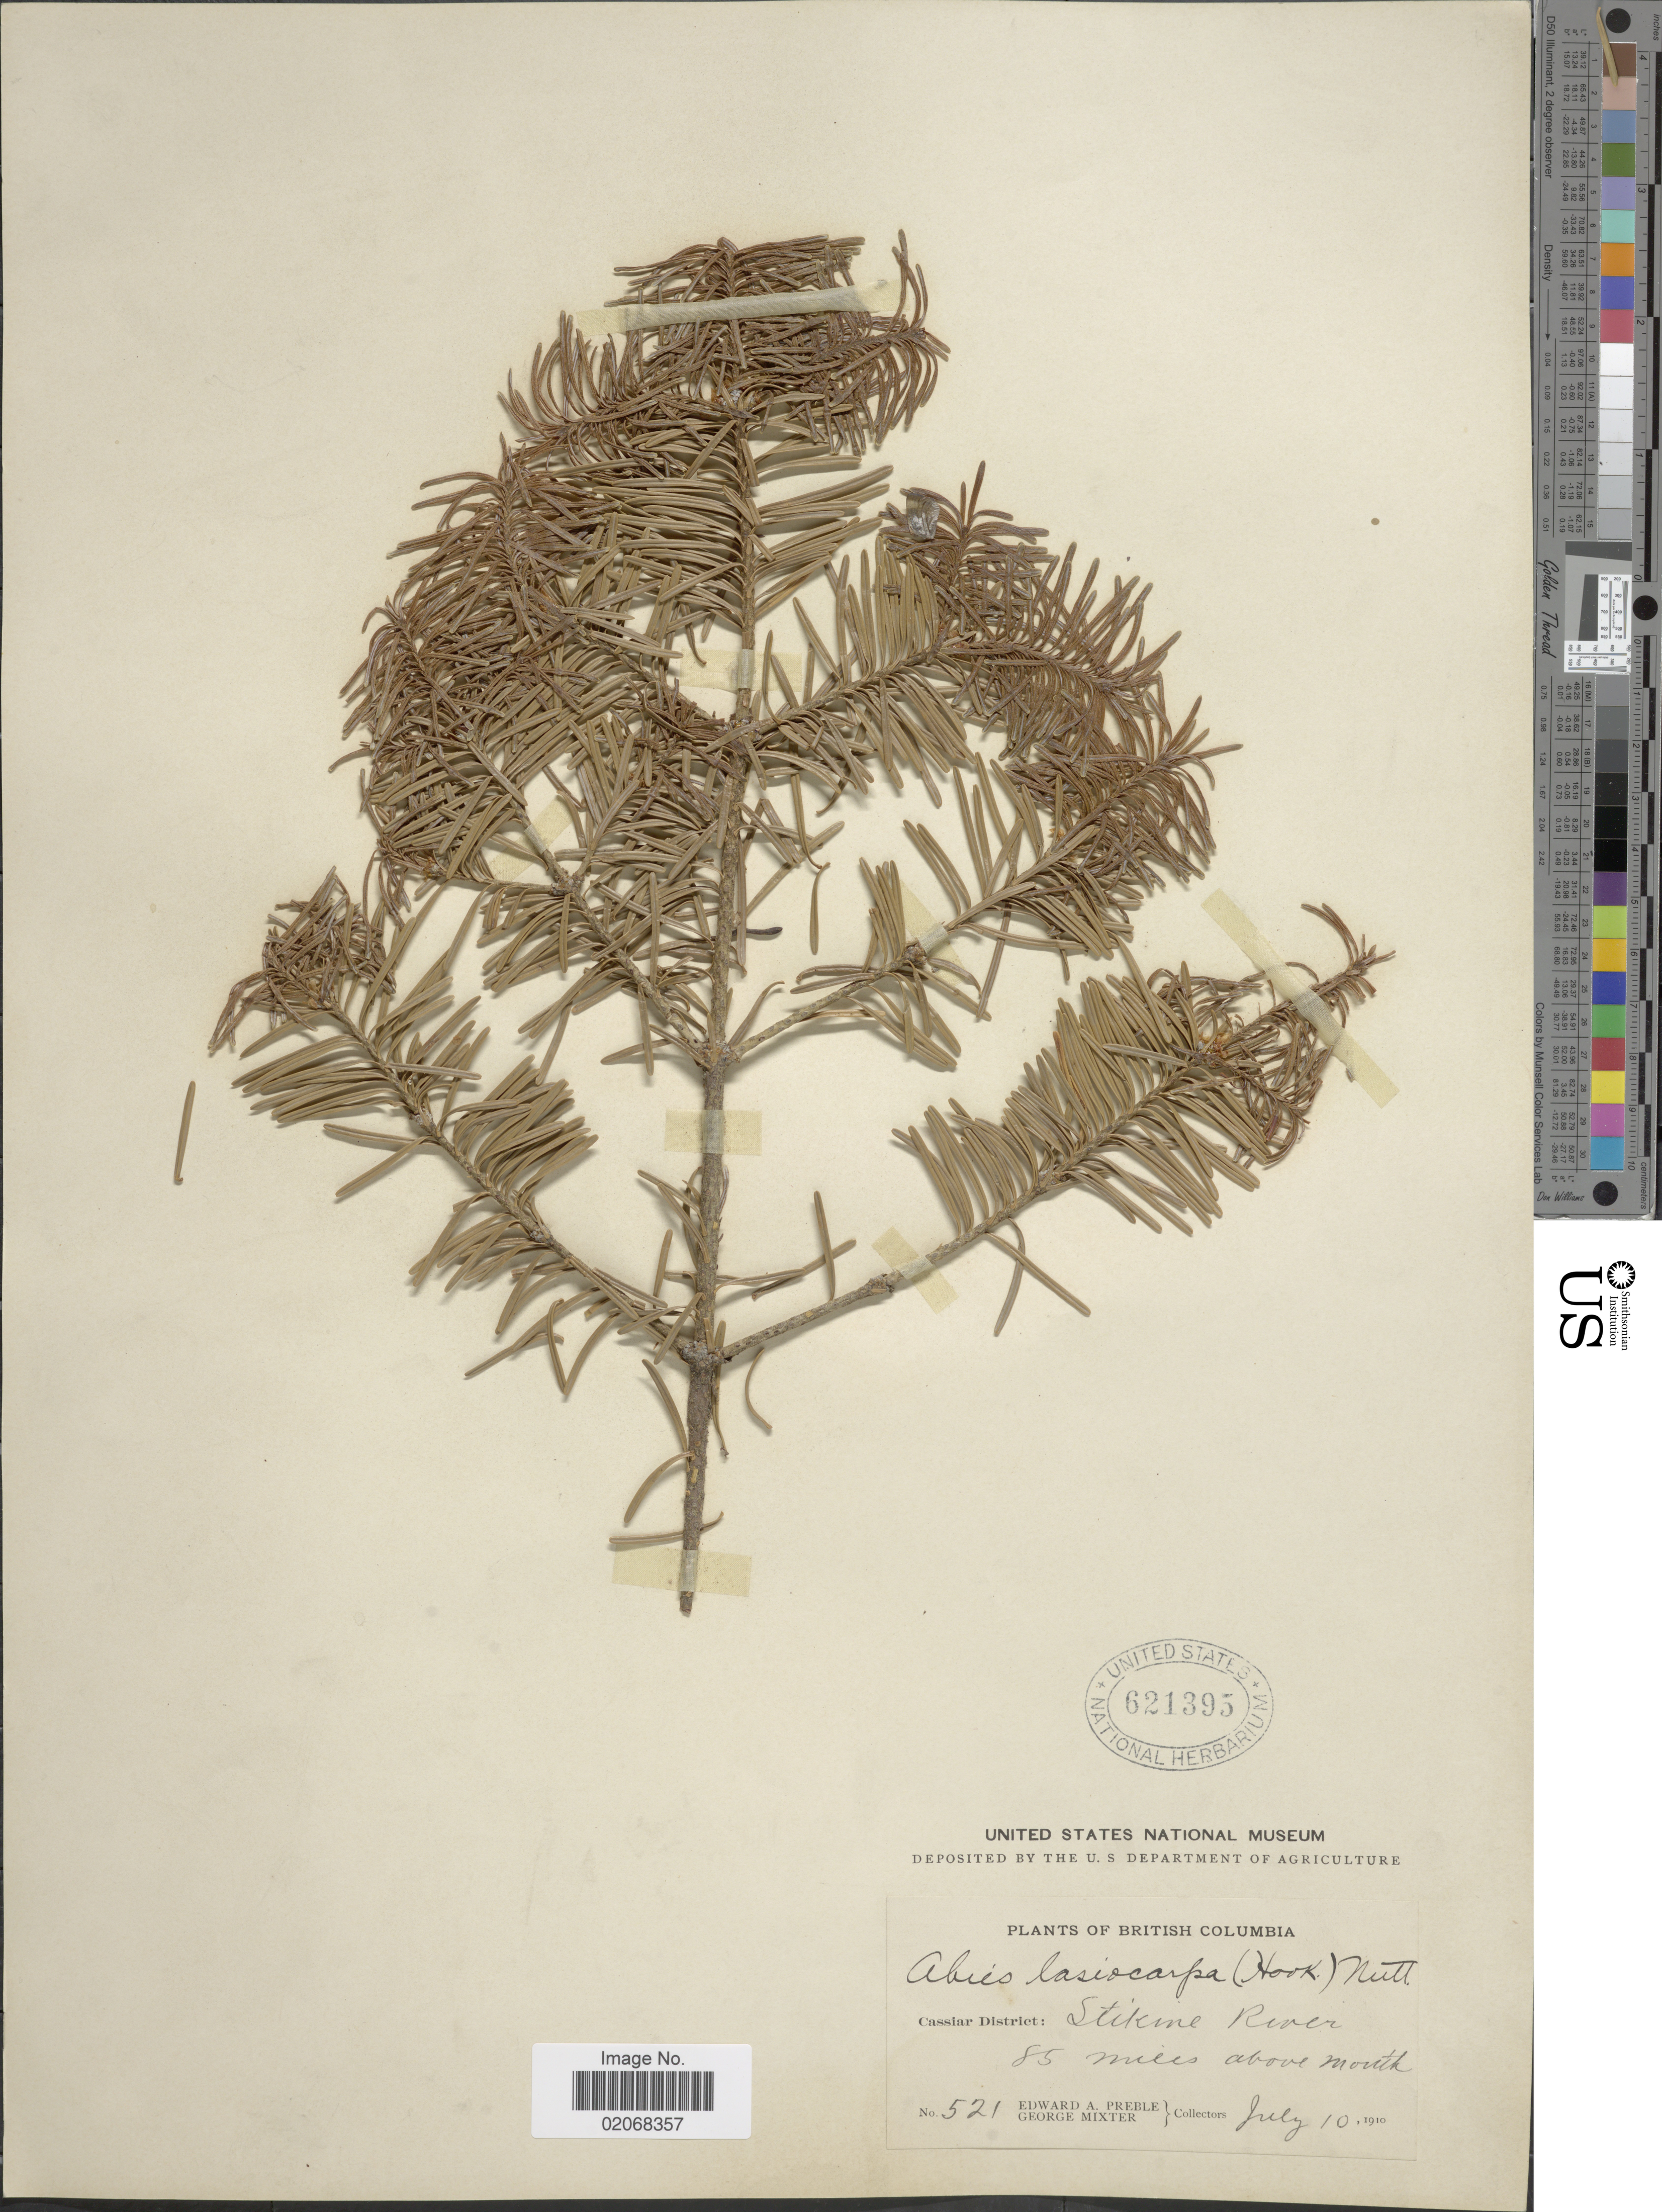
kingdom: Plantae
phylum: Tracheophyta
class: Pinopsida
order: Pinales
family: Pinaceae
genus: Abies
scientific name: Abies lasiocarpa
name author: (Hook.) Nutt.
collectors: E. Preble & G. Mixter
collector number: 521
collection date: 1910-07-10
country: Canada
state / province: British Columbia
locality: Cassiar District: Stikine River 85 miles above mouth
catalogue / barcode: US 621395